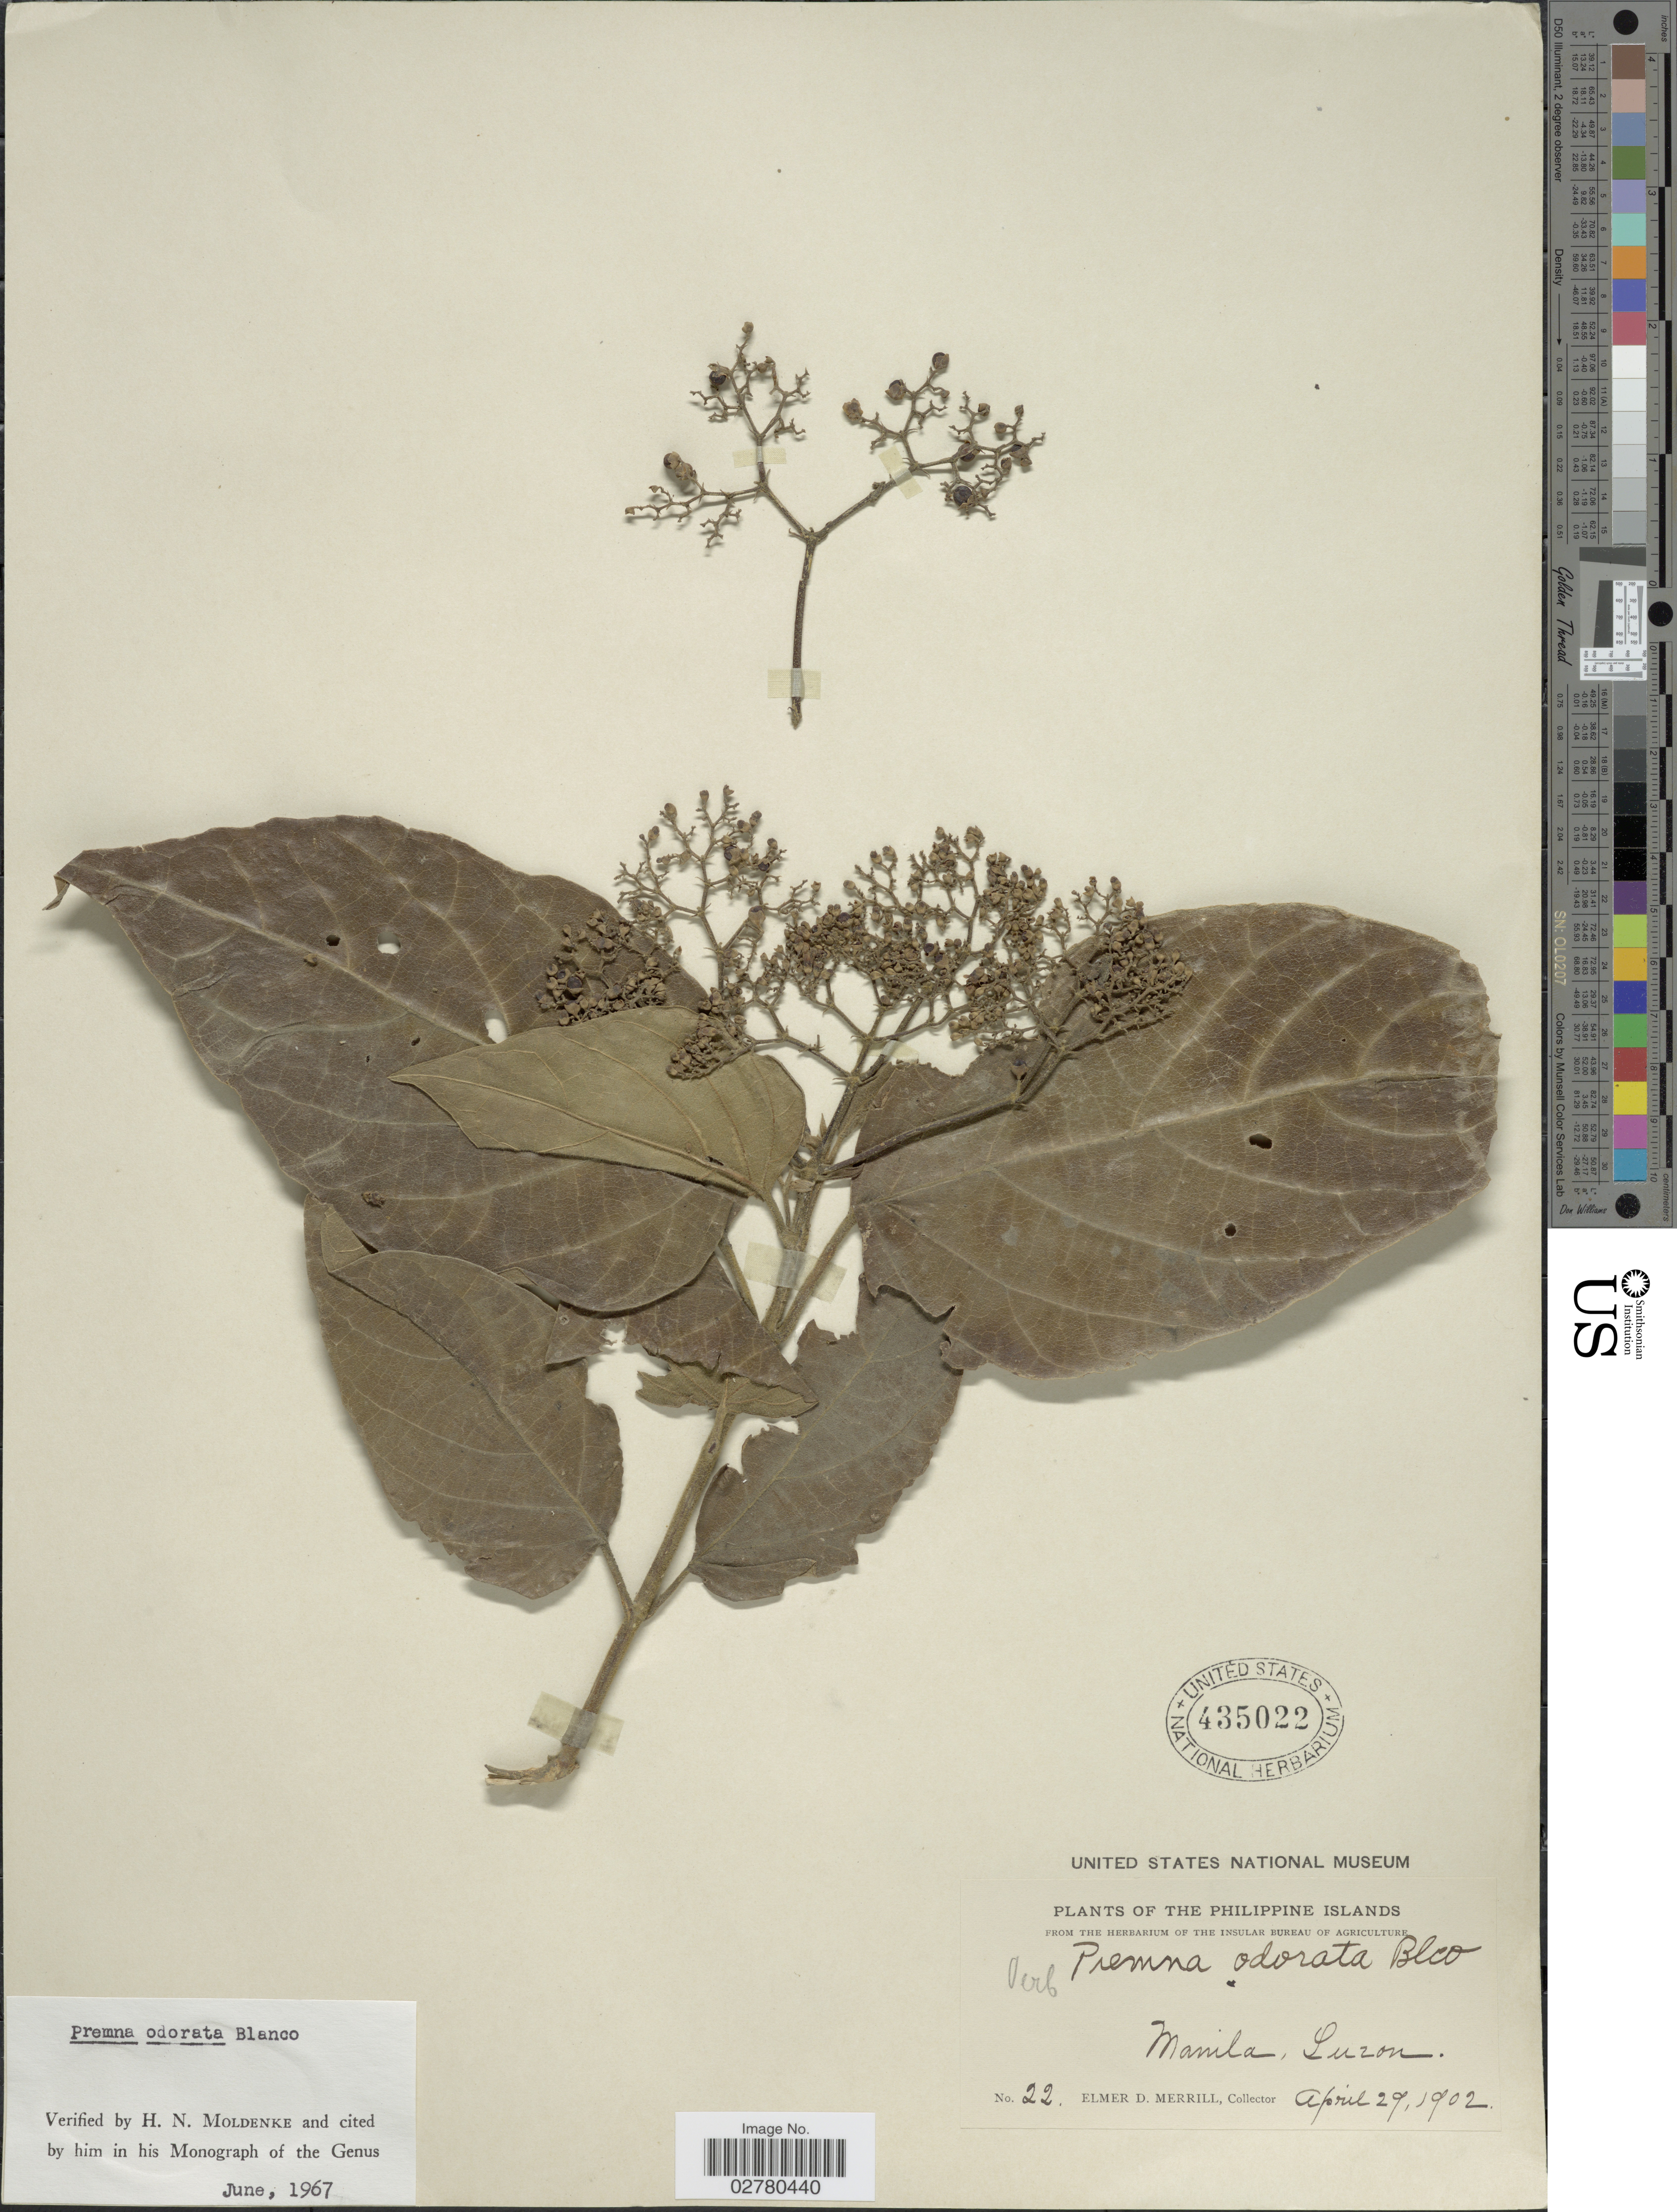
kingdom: Plantae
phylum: Tracheophyta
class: Magnoliopsida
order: Lamiales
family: Lamiaceae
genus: Premna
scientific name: Premna odorata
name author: Blanco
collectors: E. D. Merrill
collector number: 22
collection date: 1902-04-29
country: Philippines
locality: Manila, Luzon.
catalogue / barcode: US 435022